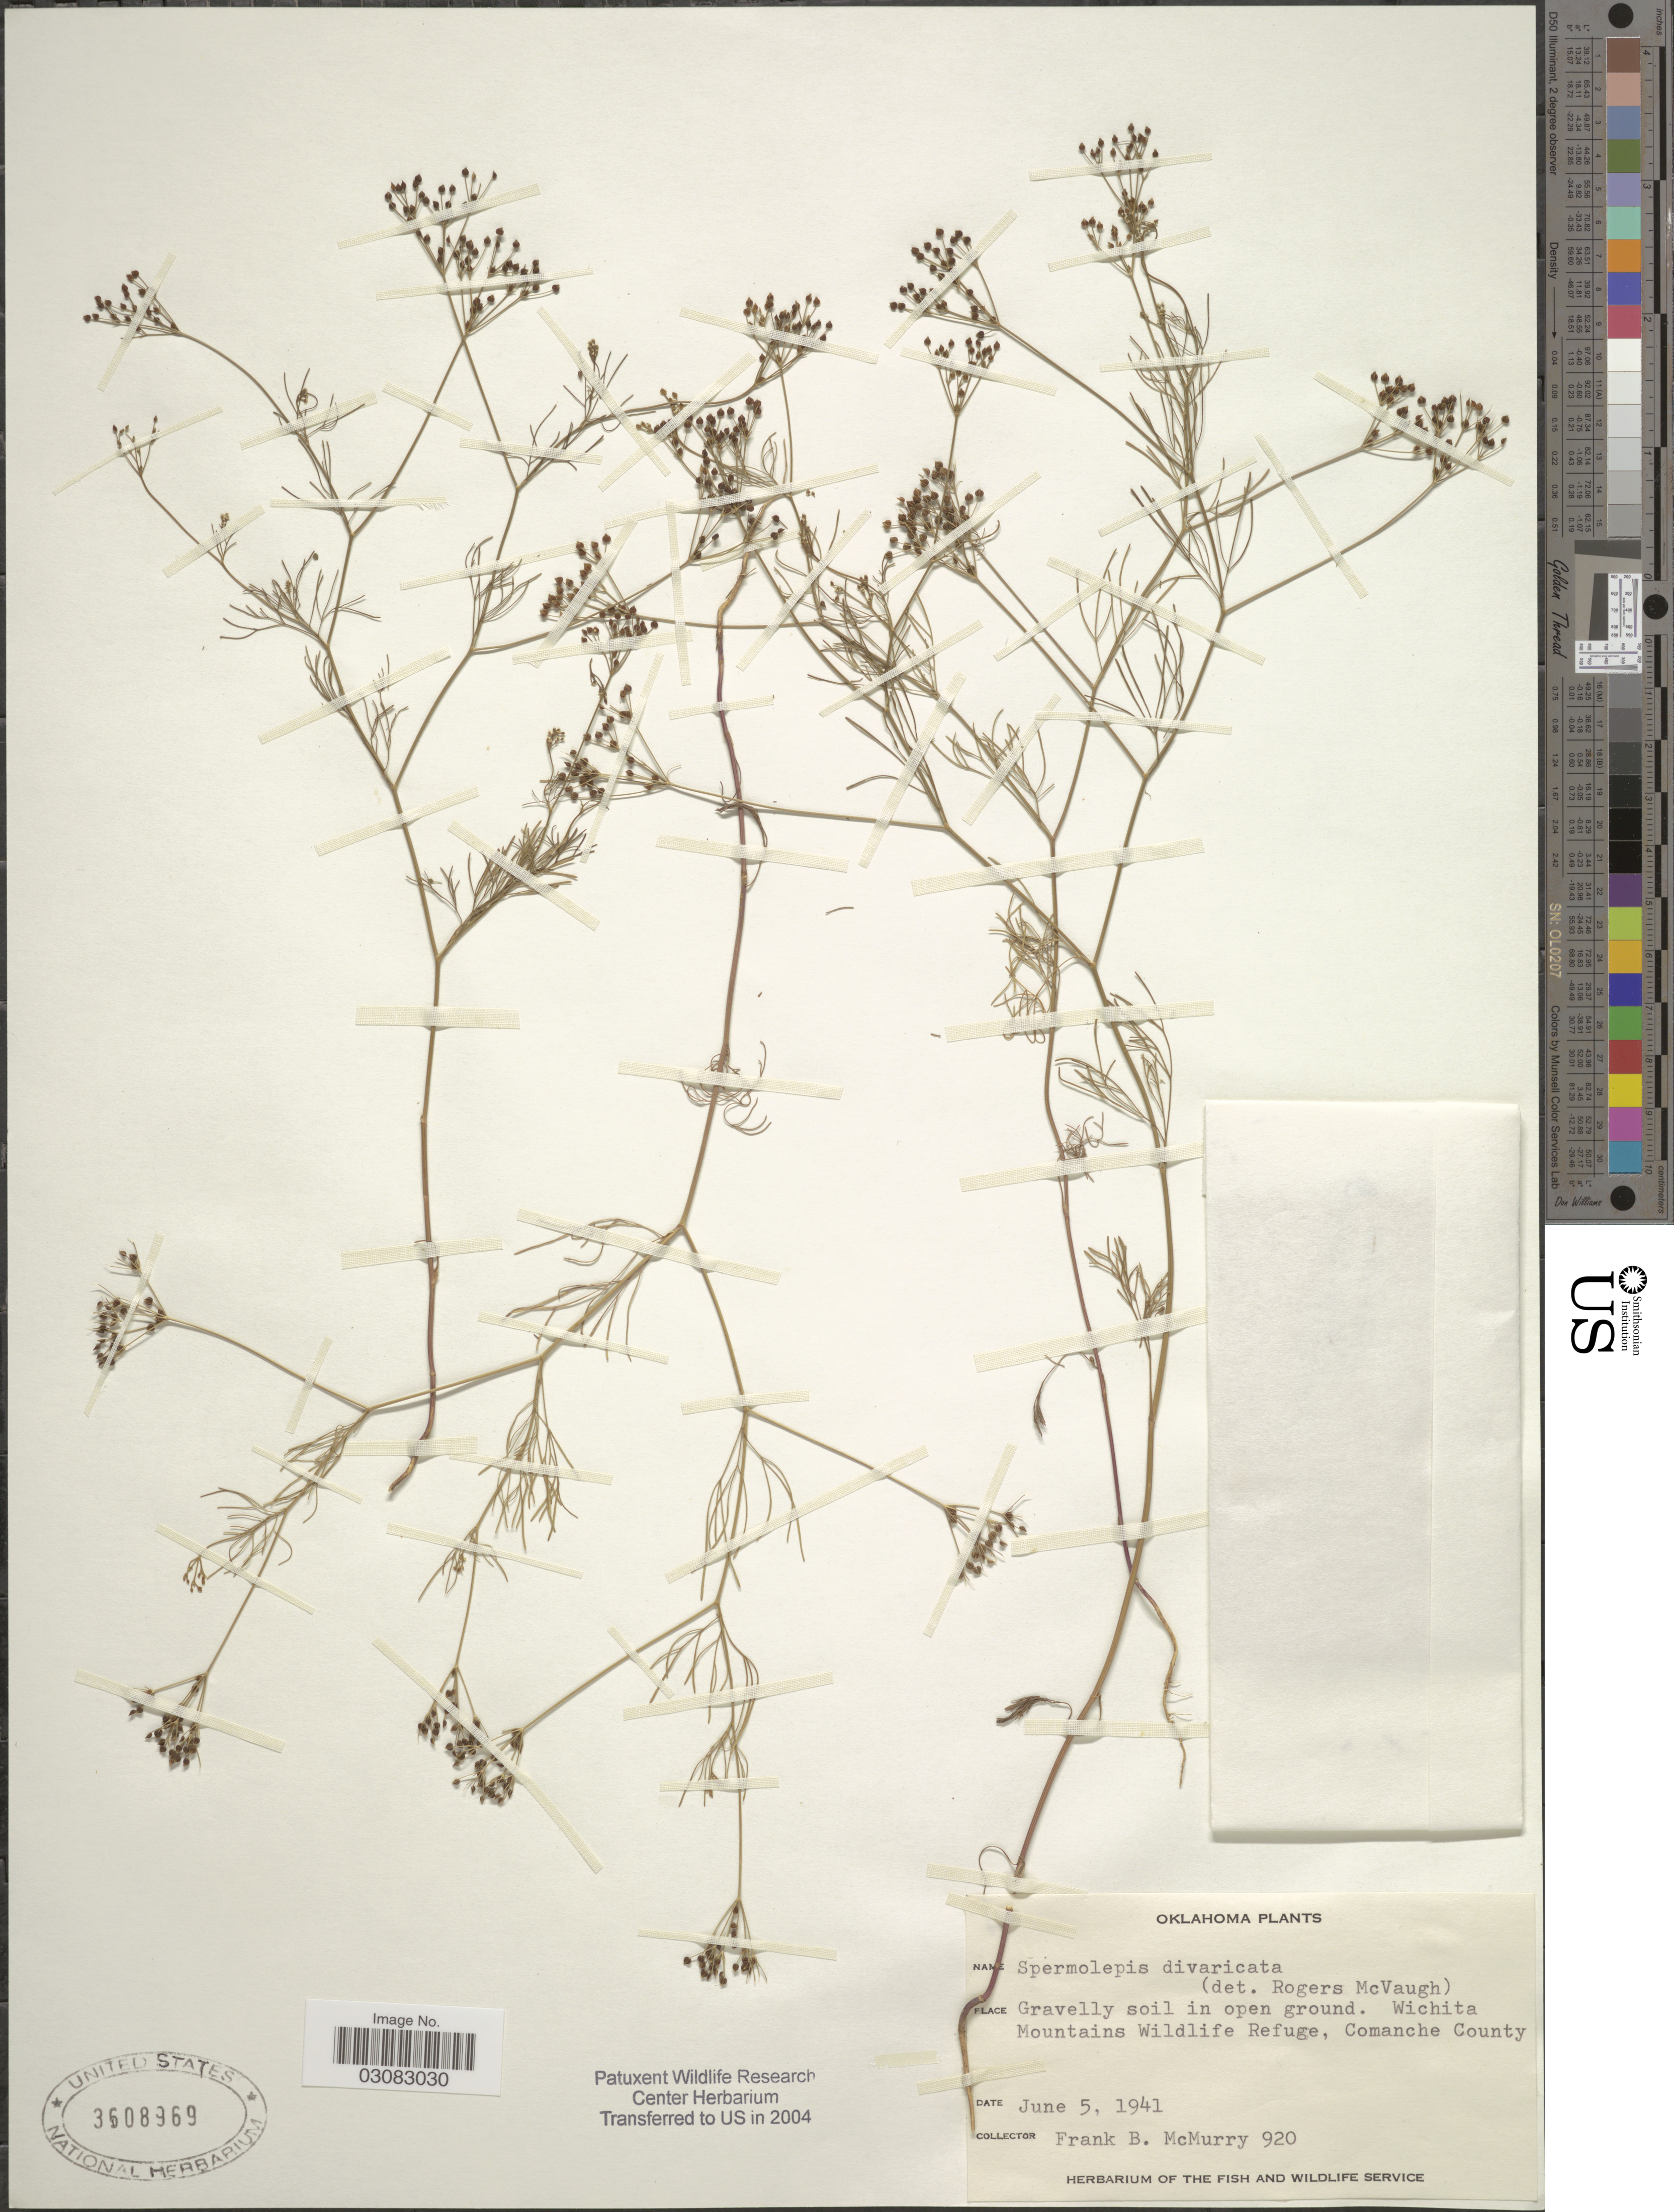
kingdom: Plantae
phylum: Tracheophyta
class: Magnoliopsida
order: Apiales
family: Apiaceae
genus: Spermolepis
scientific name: Spermolepis divaricata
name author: (Walter) Raf.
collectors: F. B. McMurry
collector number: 920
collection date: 1941-06-05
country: United States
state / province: Oklahoma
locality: Wichita Mountains Wildlife Refuge, Comanche County.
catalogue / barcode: US 3608969